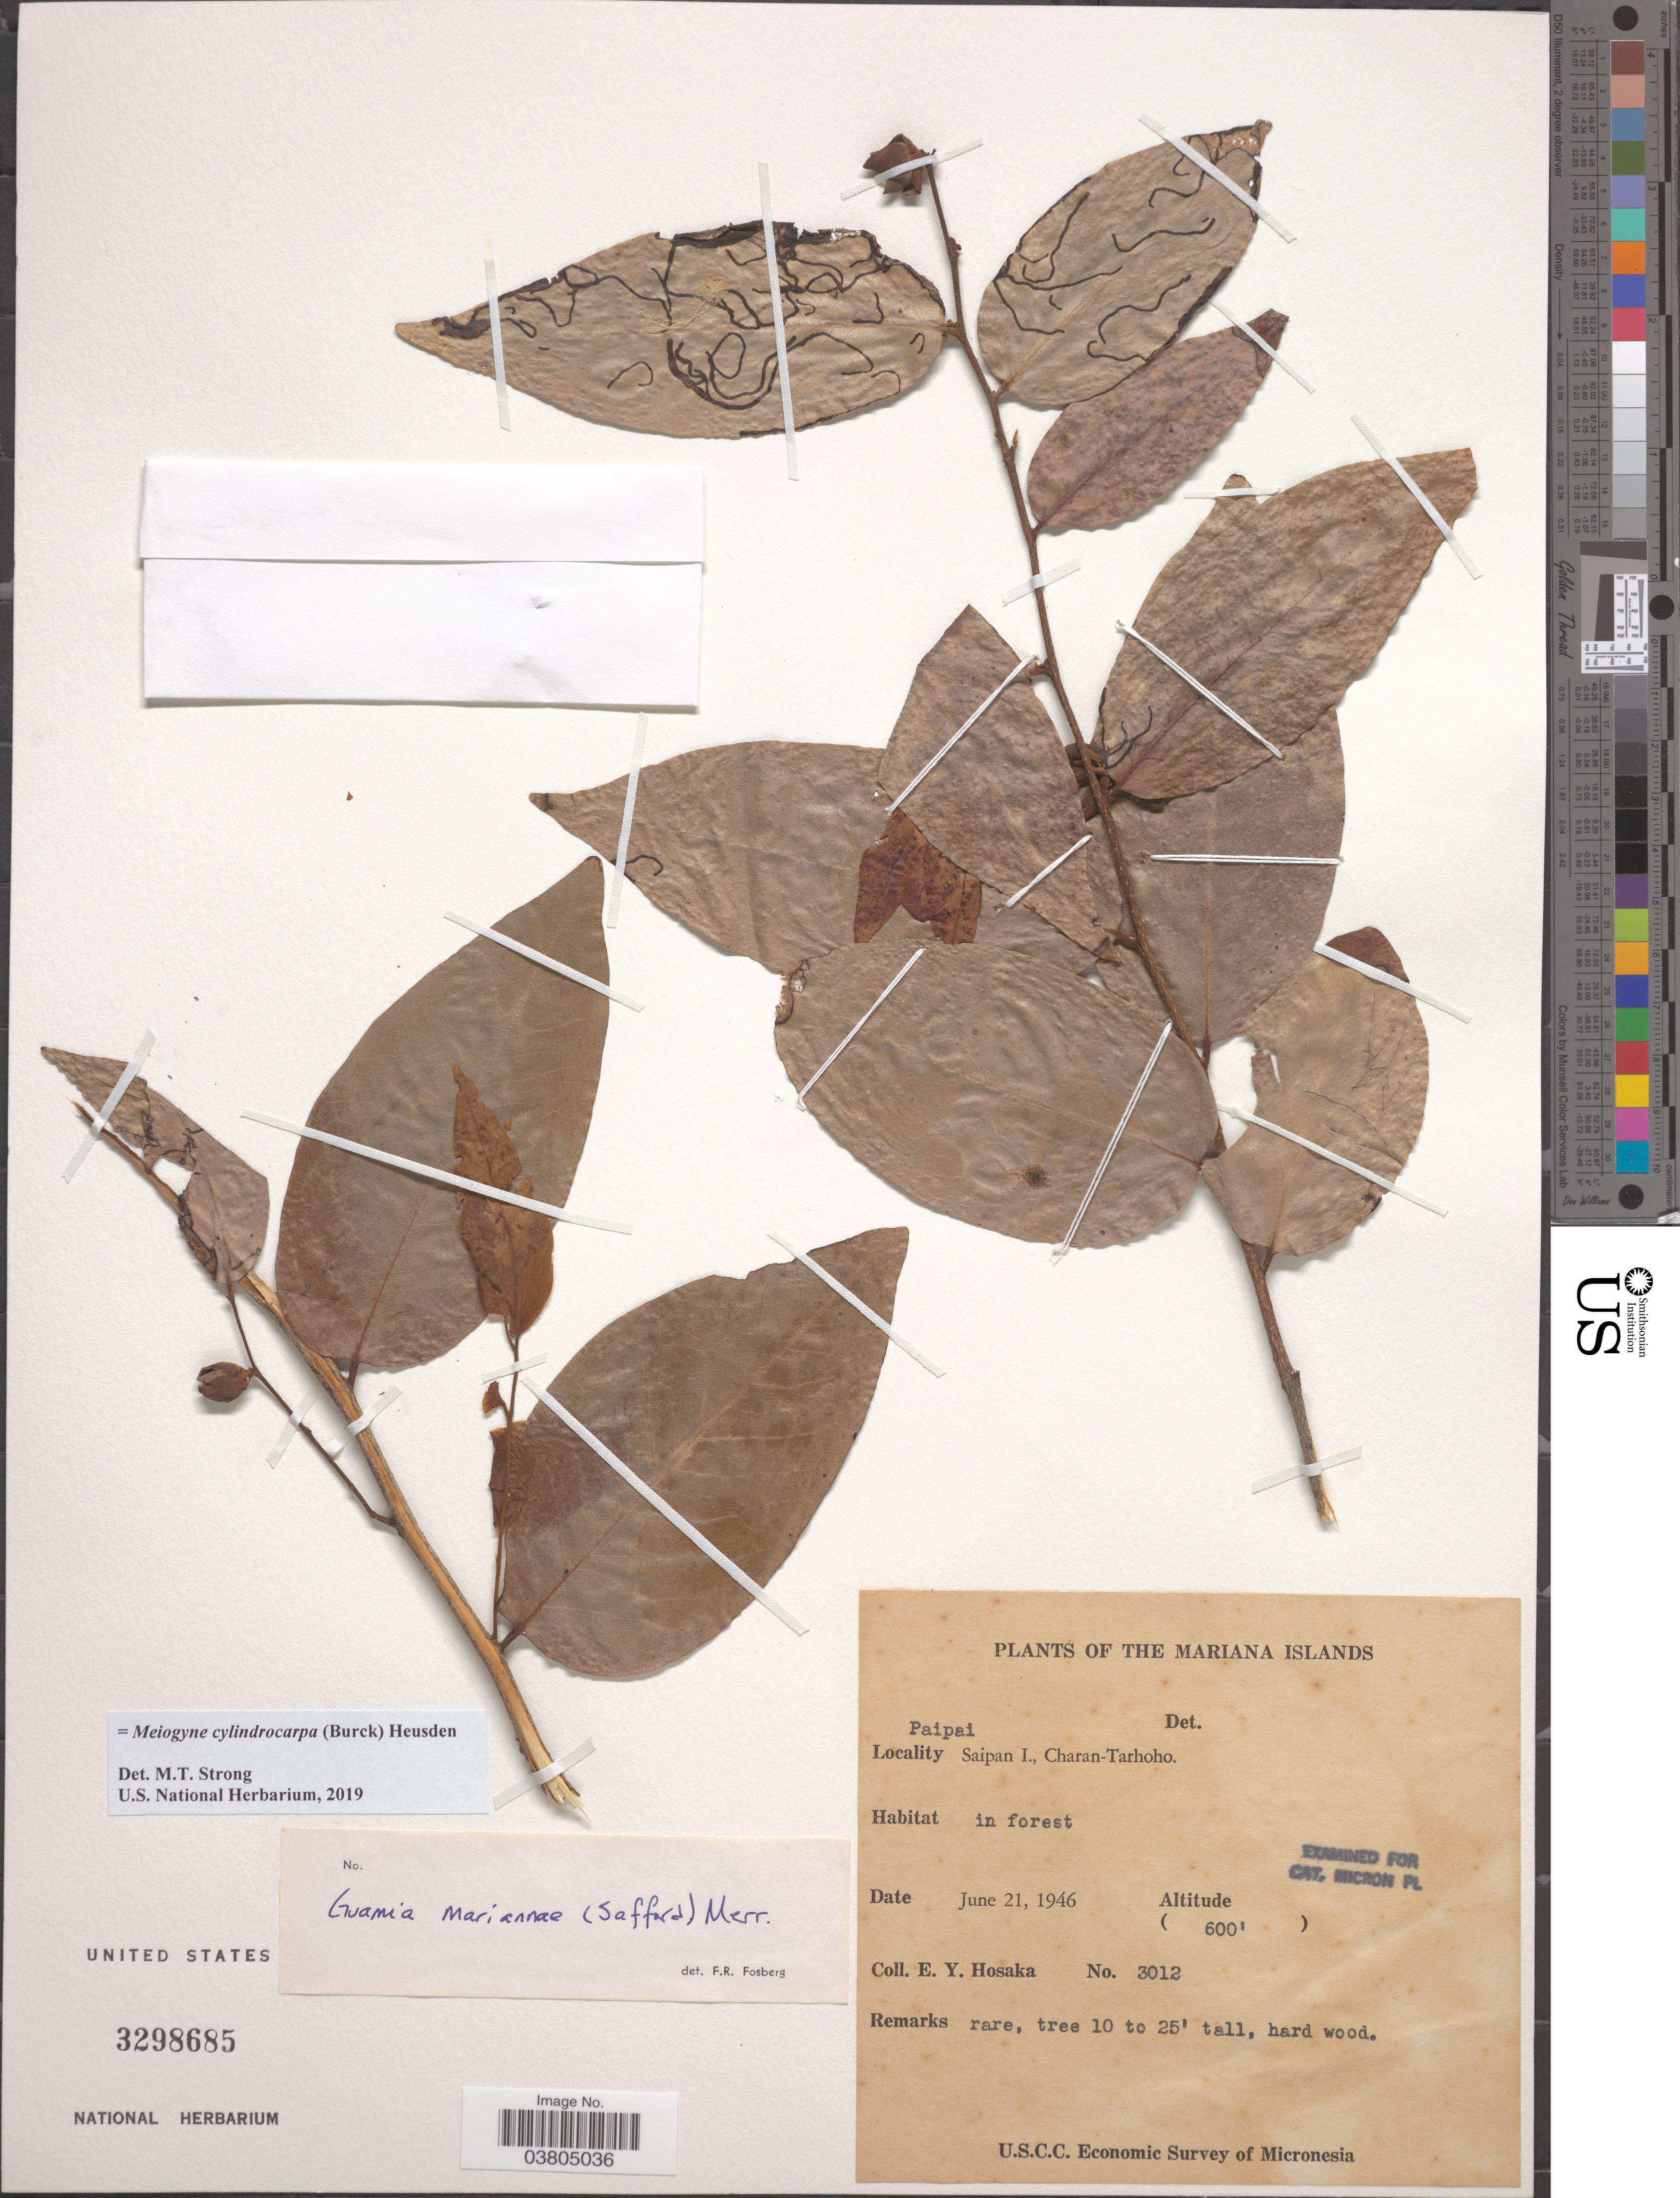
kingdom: Plantae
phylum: Tracheophyta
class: Magnoliopsida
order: Magnoliales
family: Annonaceae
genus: Meiogyne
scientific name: Meiogyne cylindrocarpa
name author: (Burck) Van Huesden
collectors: E. Y. Hosaka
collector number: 3012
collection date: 1946-06-21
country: Northern Mariana Islands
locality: Mariana Islands. Saipan I., Charan-Tarhoho.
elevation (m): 183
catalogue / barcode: US 3298685